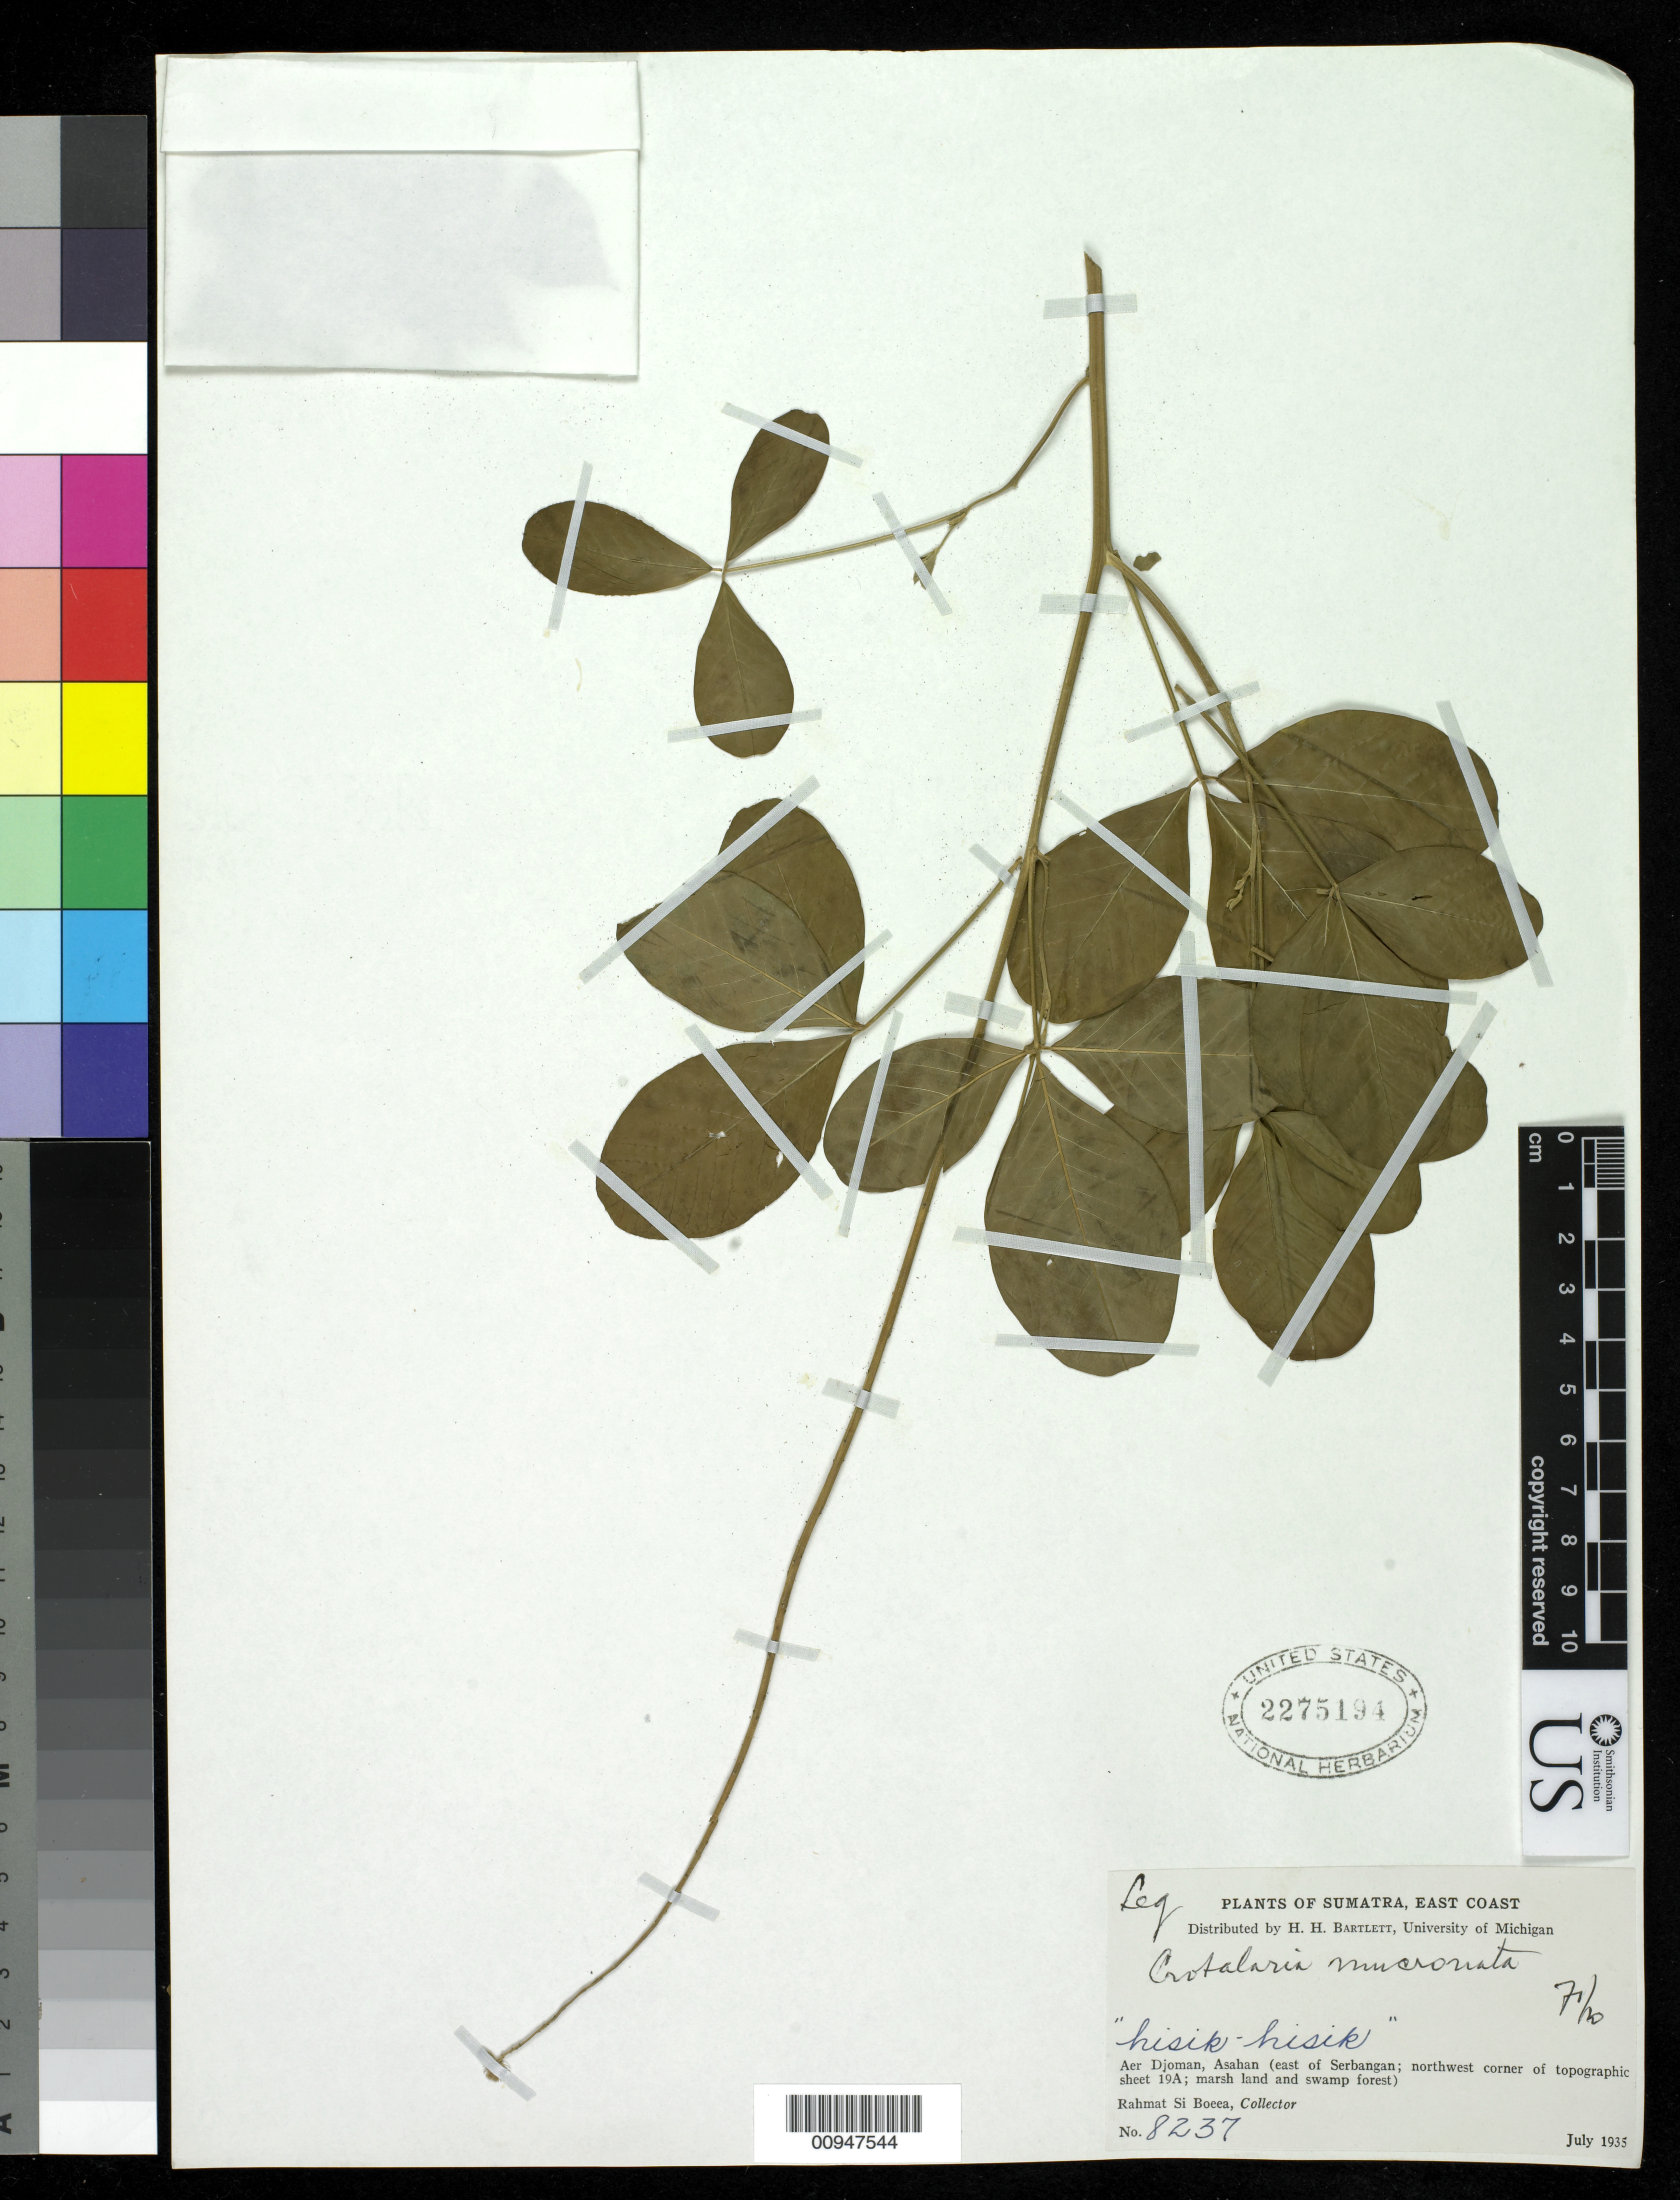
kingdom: Plantae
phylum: Tracheophyta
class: Magnoliopsida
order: Fabales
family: Fabaceae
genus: Crotalaria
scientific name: Crotalaria pallida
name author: Aiton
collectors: Rahmat Si Boeea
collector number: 8237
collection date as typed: Jul 1935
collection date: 1935-07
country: Indonesia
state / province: Sumatra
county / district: Aceh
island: Sumatra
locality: Aer Djoman, Asahan (east of Serbangan)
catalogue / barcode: US 2275194